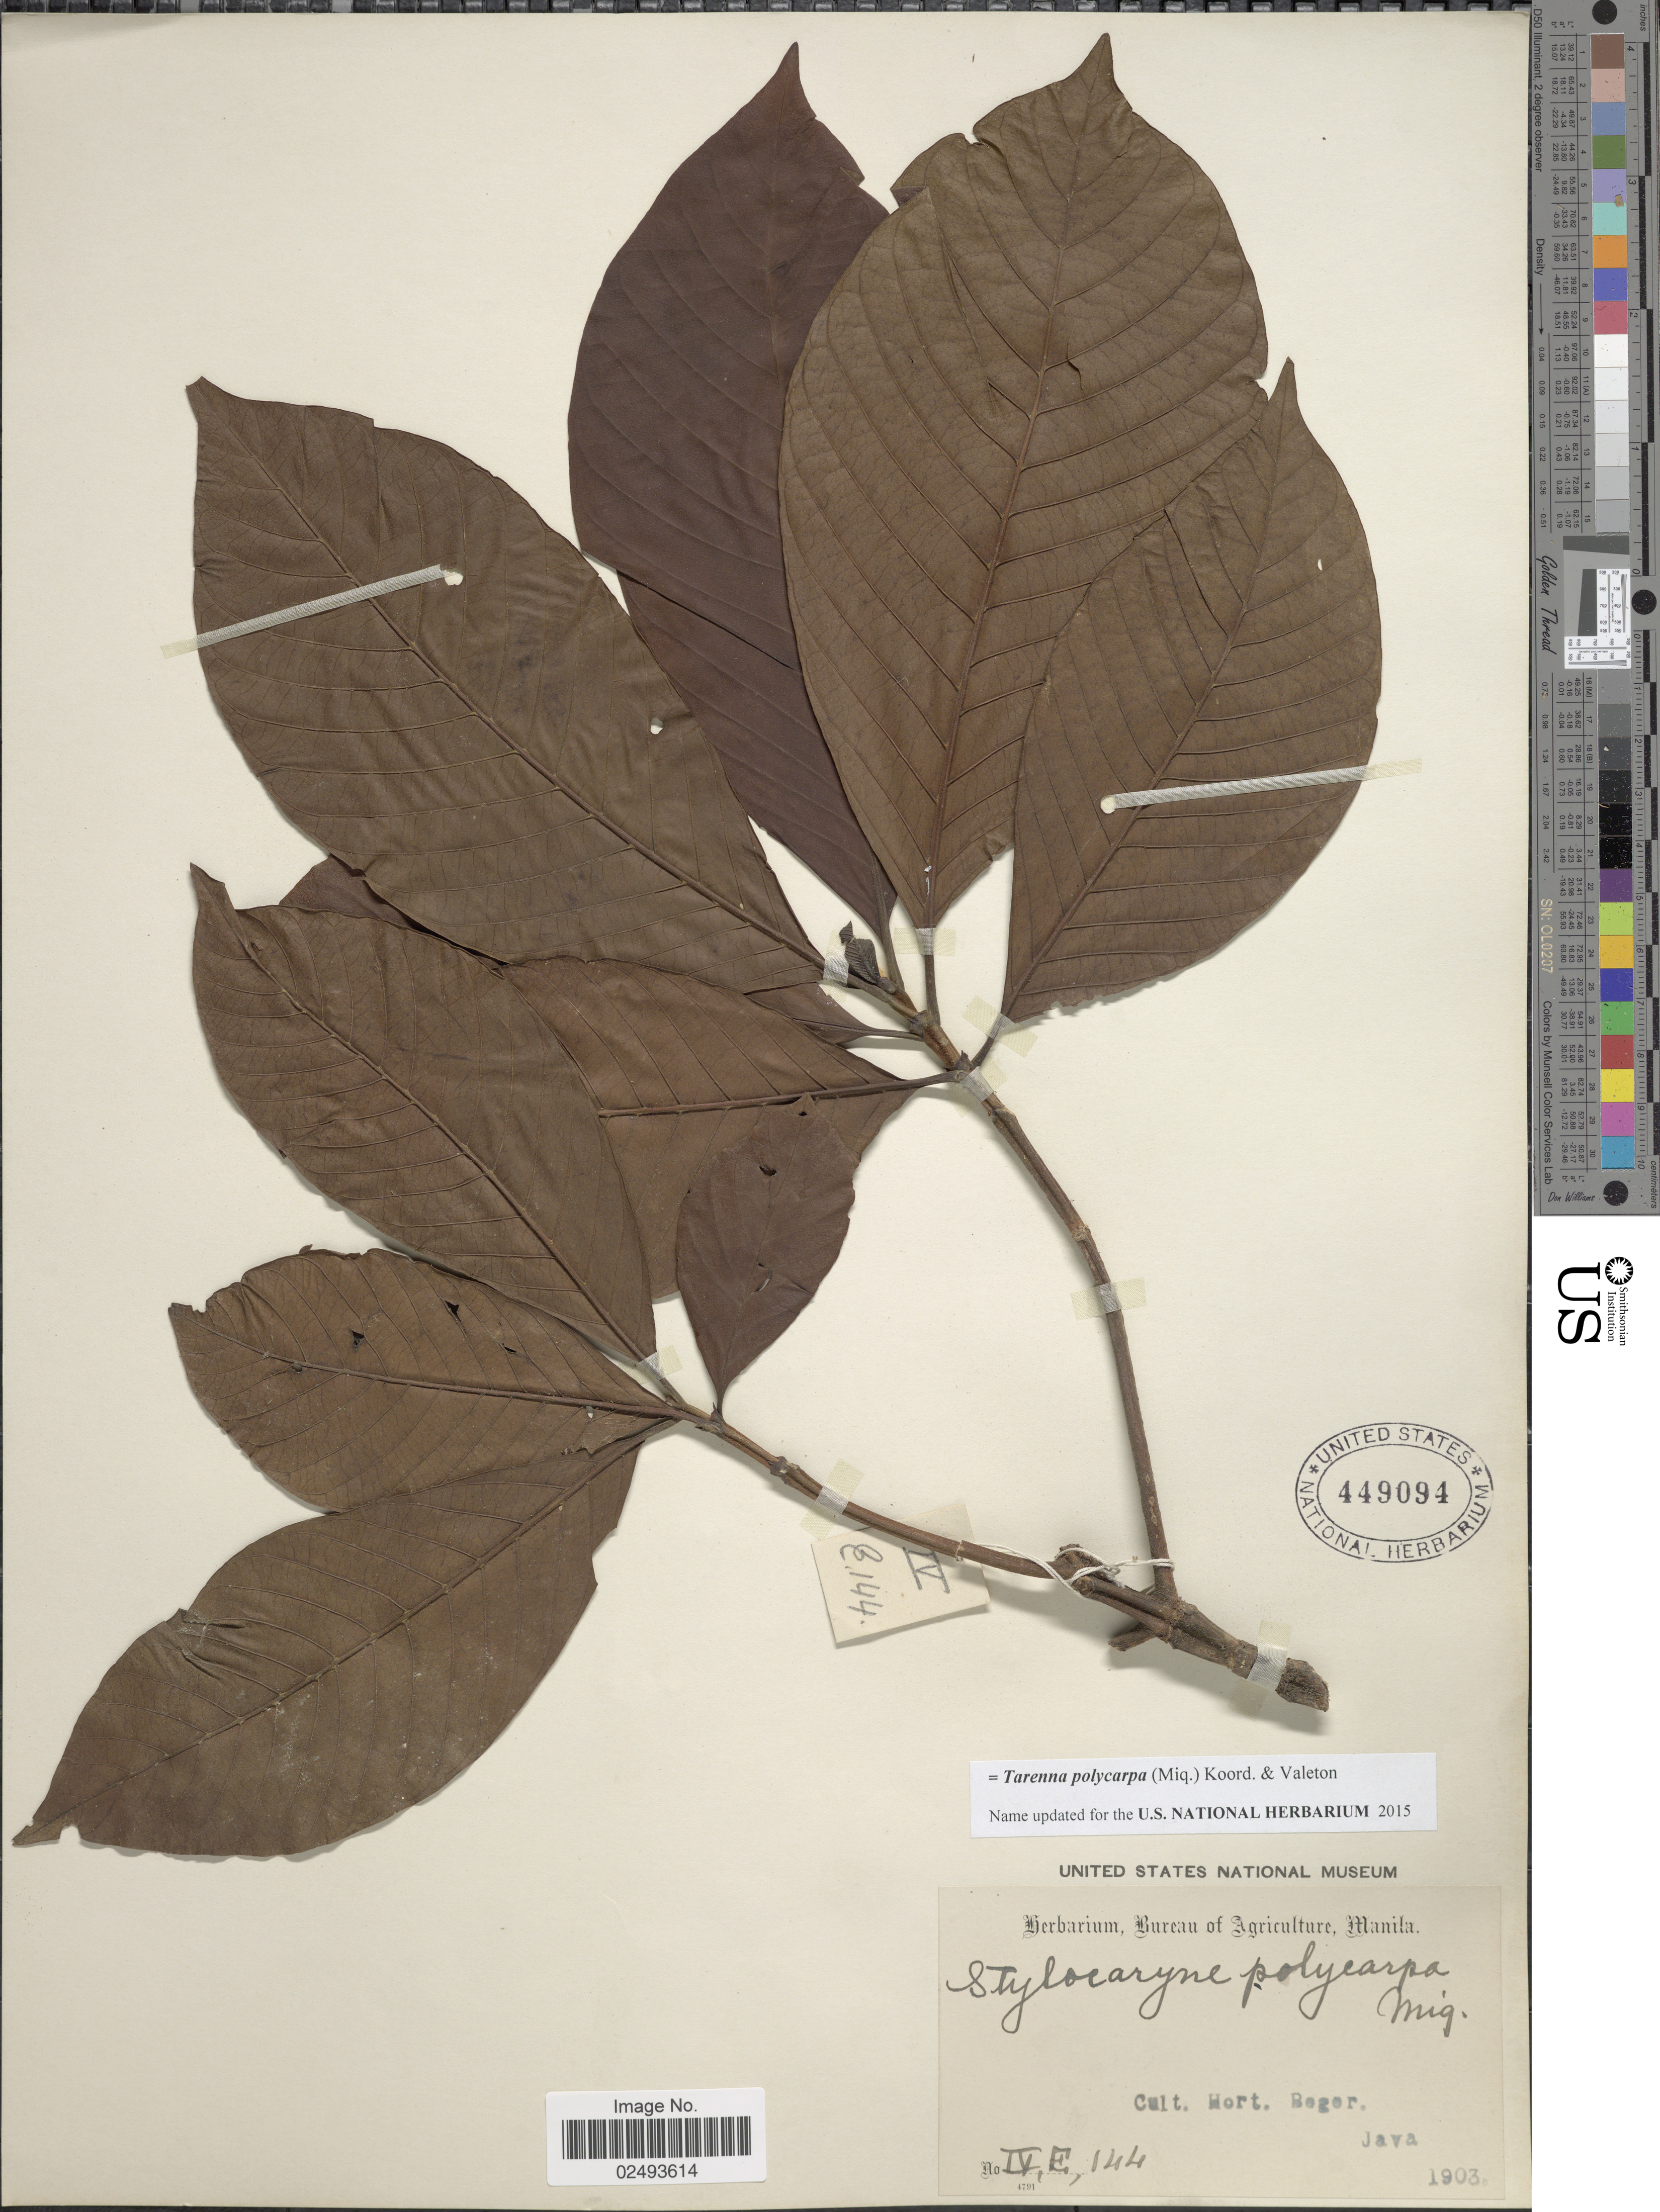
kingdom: Plantae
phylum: Tracheophyta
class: Magnoliopsida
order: Gentianales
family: Rubiaceae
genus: Tarenna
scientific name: Tarenna polycarpa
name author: (Miq.) Koord. & Valeton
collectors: ex herb. Bureau of Science Manila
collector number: IV R 144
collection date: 1903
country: Indonesia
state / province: Java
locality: Cult. Hort. Bogor, Java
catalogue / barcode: US 449094